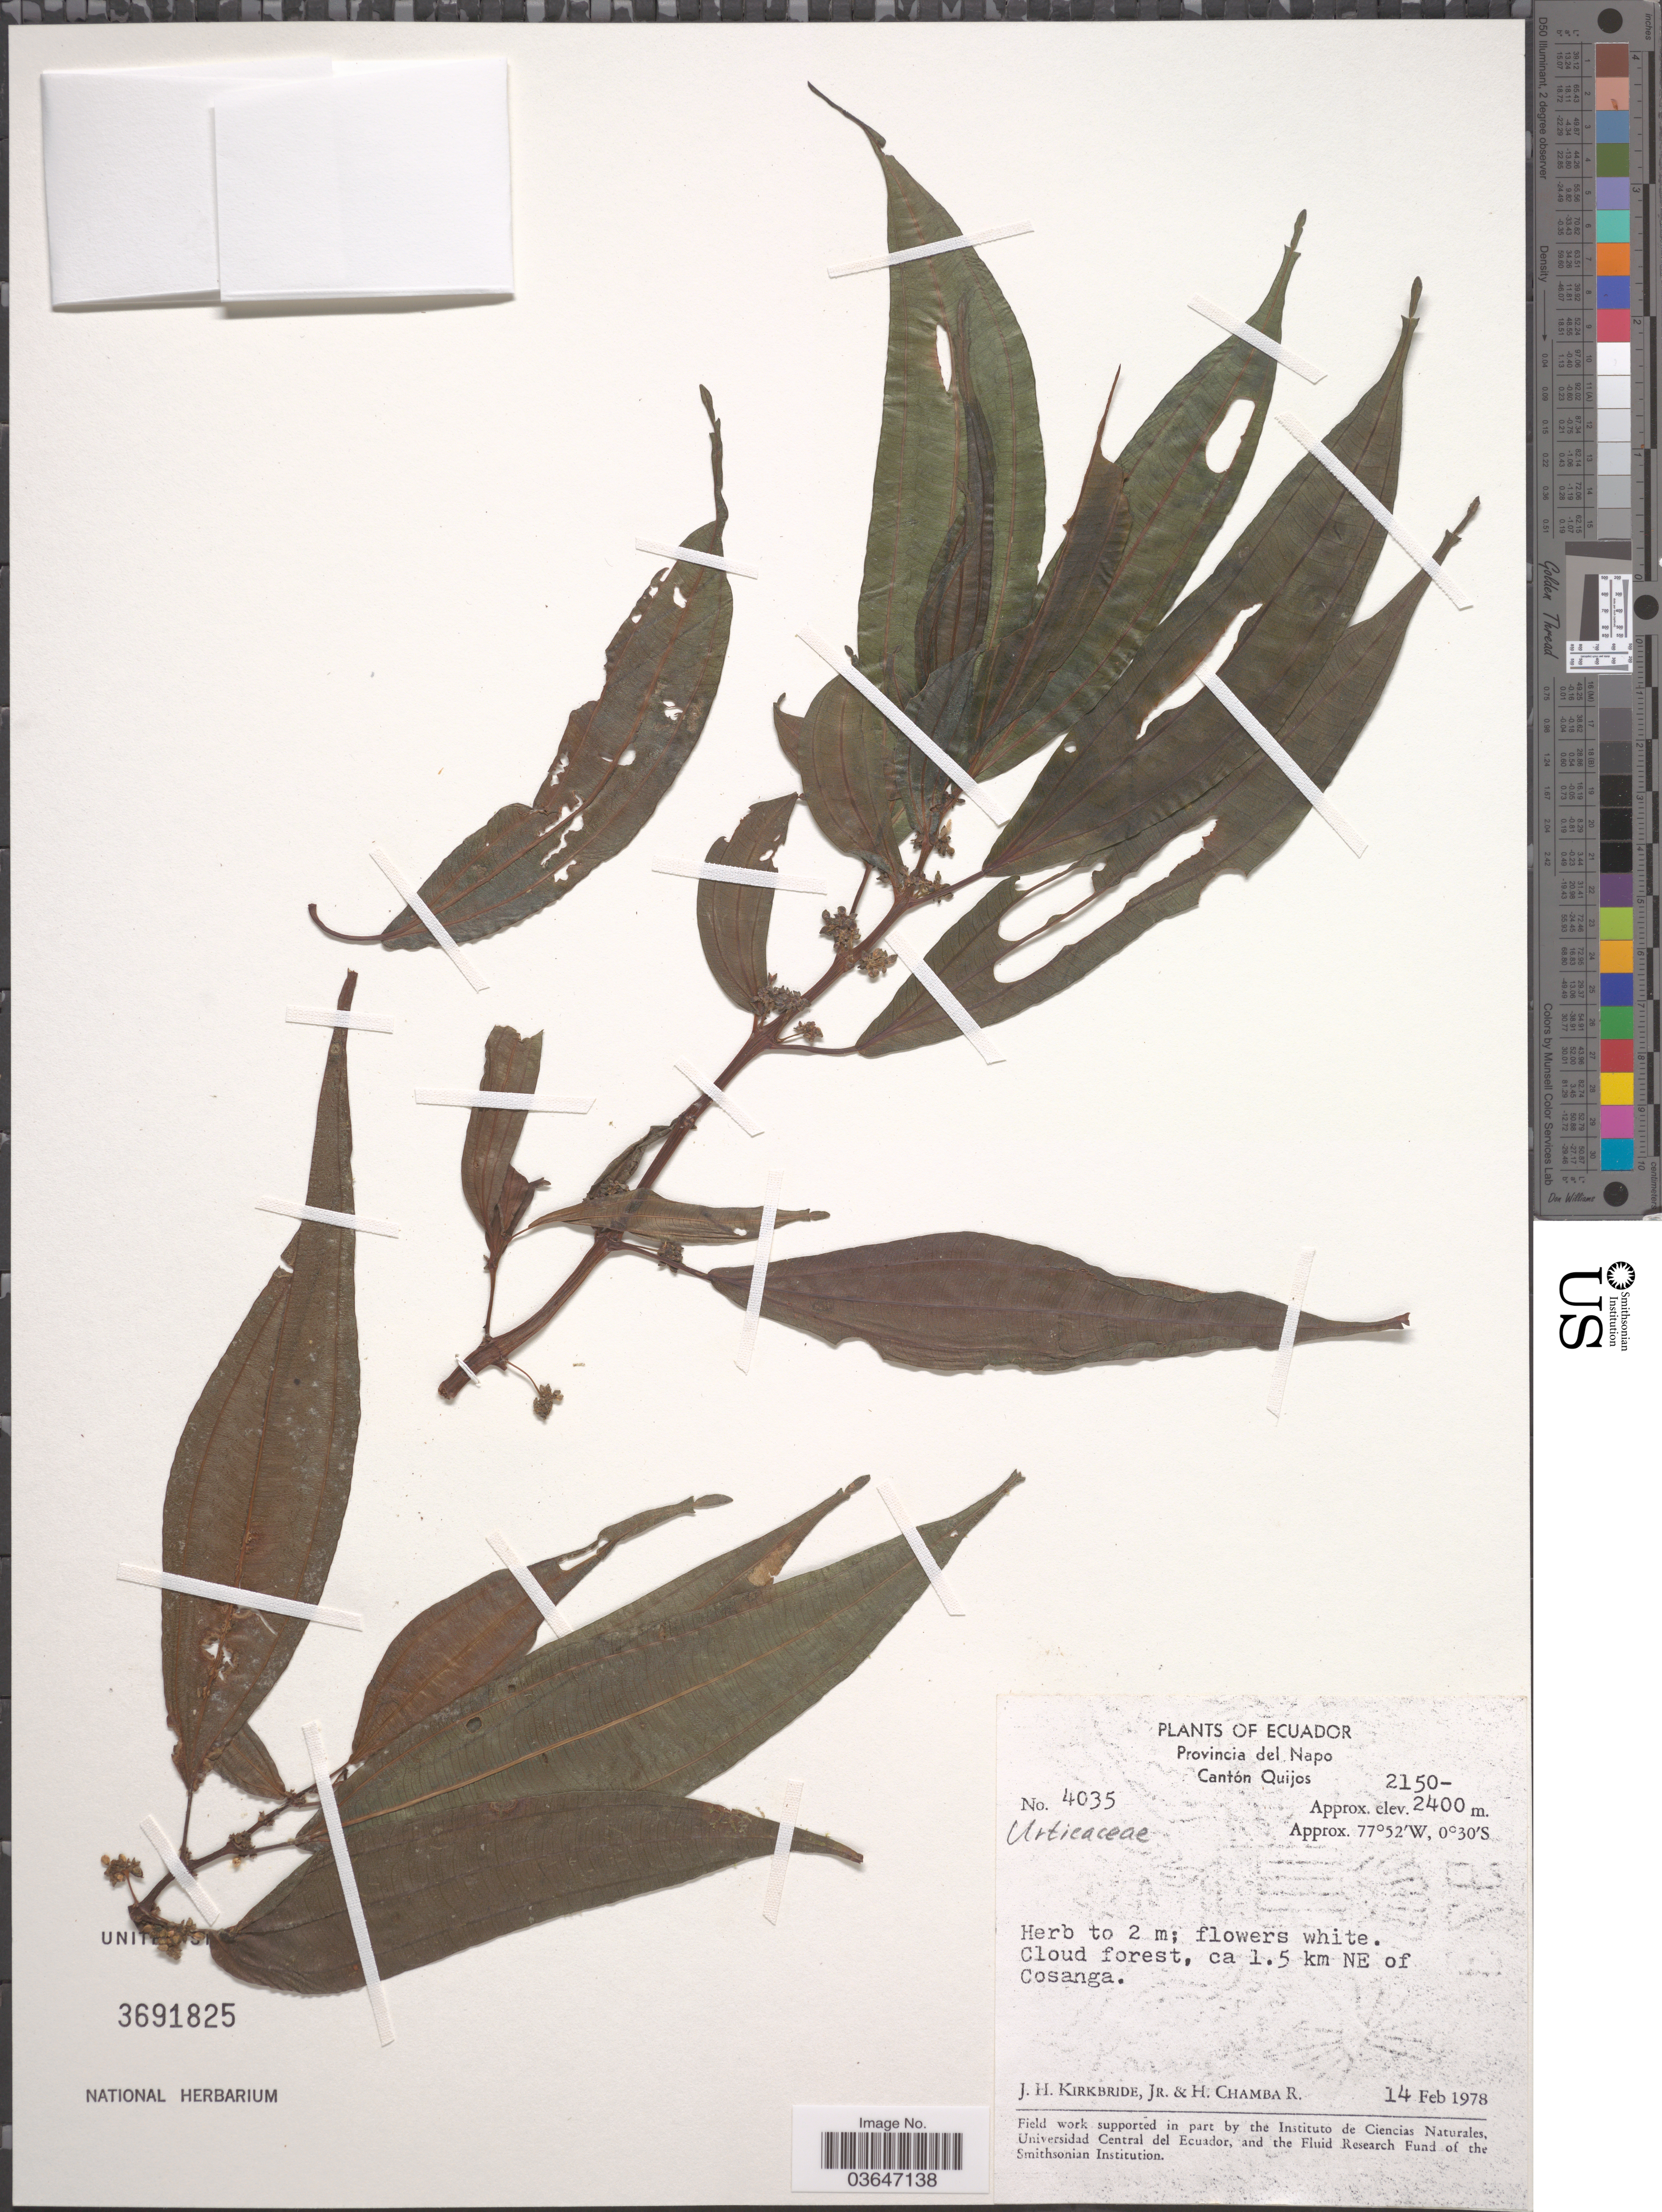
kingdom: Plantae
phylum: Tracheophyta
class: Magnoliopsida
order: Proteales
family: Proteaceae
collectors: J. H. Kirkbride & H. Chamba R.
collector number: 4035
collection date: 1978-02-14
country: Ecuador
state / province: Napo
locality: Cantón Quijos. Cloud forest, ca 1.5 km NE of Cosanga.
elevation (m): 2150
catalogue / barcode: US 3691825